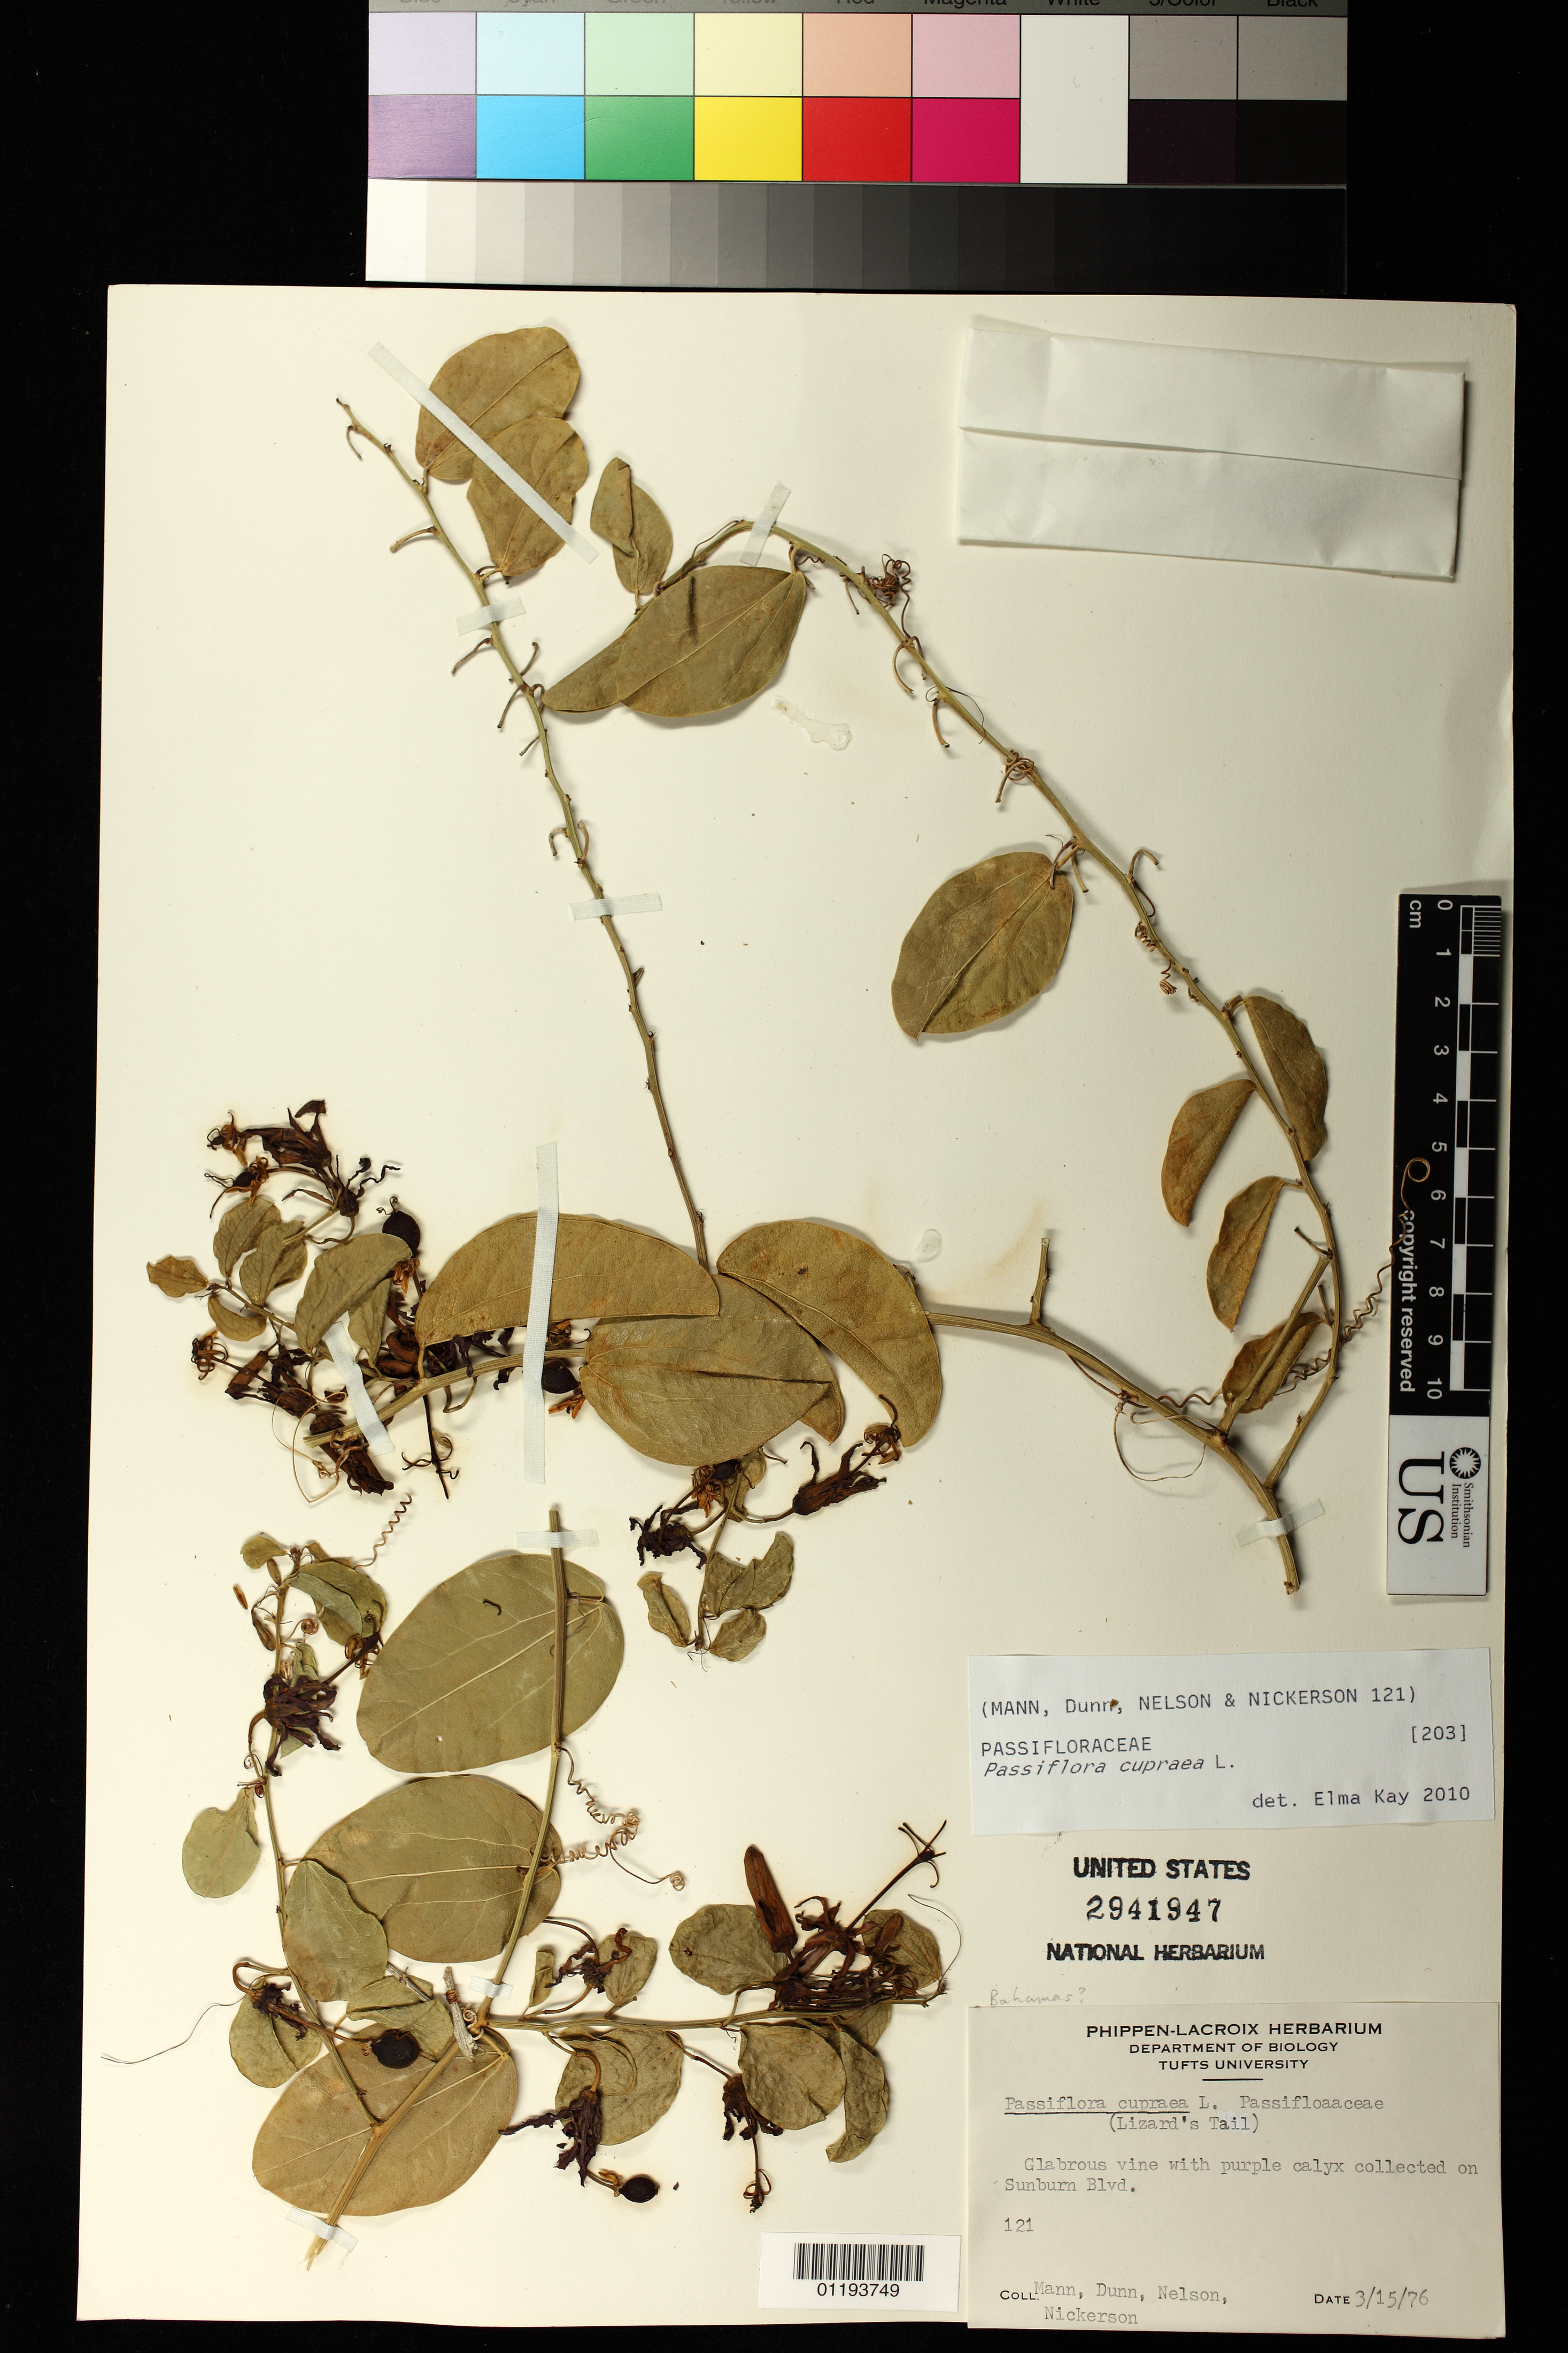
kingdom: Plantae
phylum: Tracheophyta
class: Magnoliopsida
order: Malpighiales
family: Passifloraceae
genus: Passiflora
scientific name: Passiflora cupraea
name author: L.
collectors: Mann, --, Dunn, --, Nelson, -- & Nickerson, --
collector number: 121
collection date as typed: Mar 15 1976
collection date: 1976-03-15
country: Bahamas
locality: Sunburn Blvd.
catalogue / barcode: US 2941947